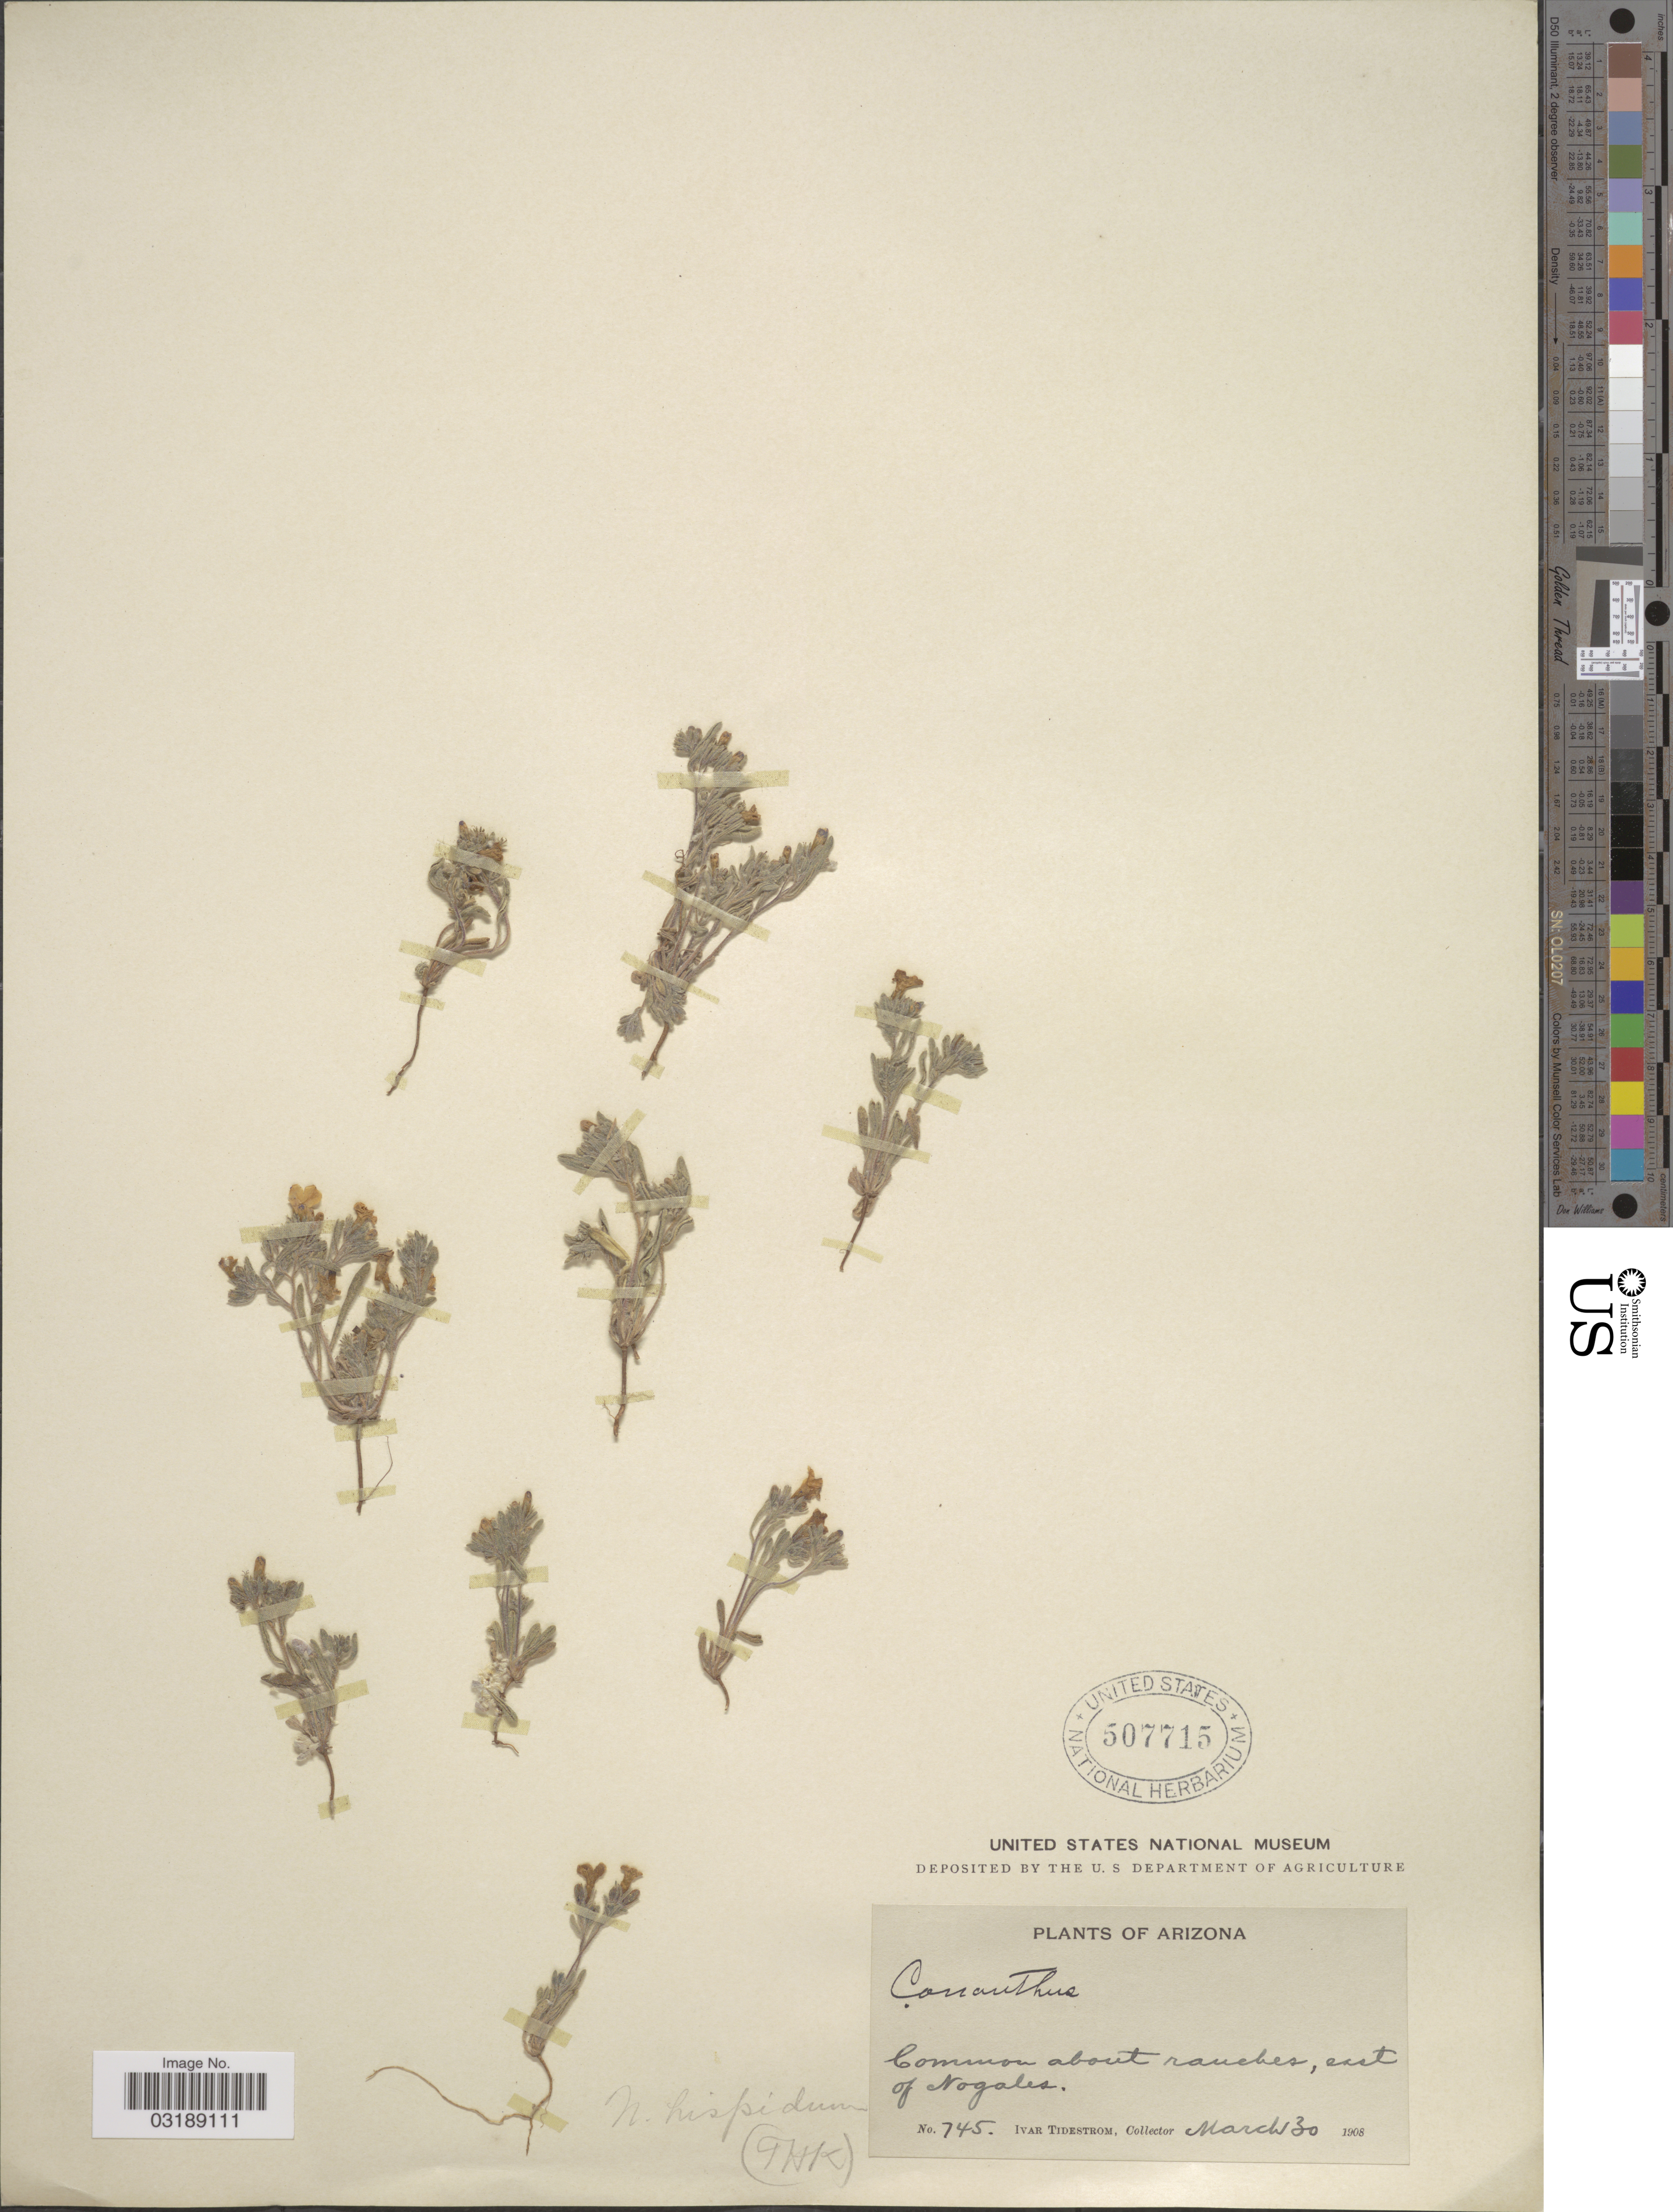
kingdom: Plantae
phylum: Tracheophyta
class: Magnoliopsida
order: Boraginales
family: Namaceae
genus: Nama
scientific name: Nama hispida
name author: A. Gray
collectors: I. F. Tidestrom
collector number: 745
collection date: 1908-03-30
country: United States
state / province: Arizona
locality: Common about ranches, east of Nogales.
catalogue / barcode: US 507715